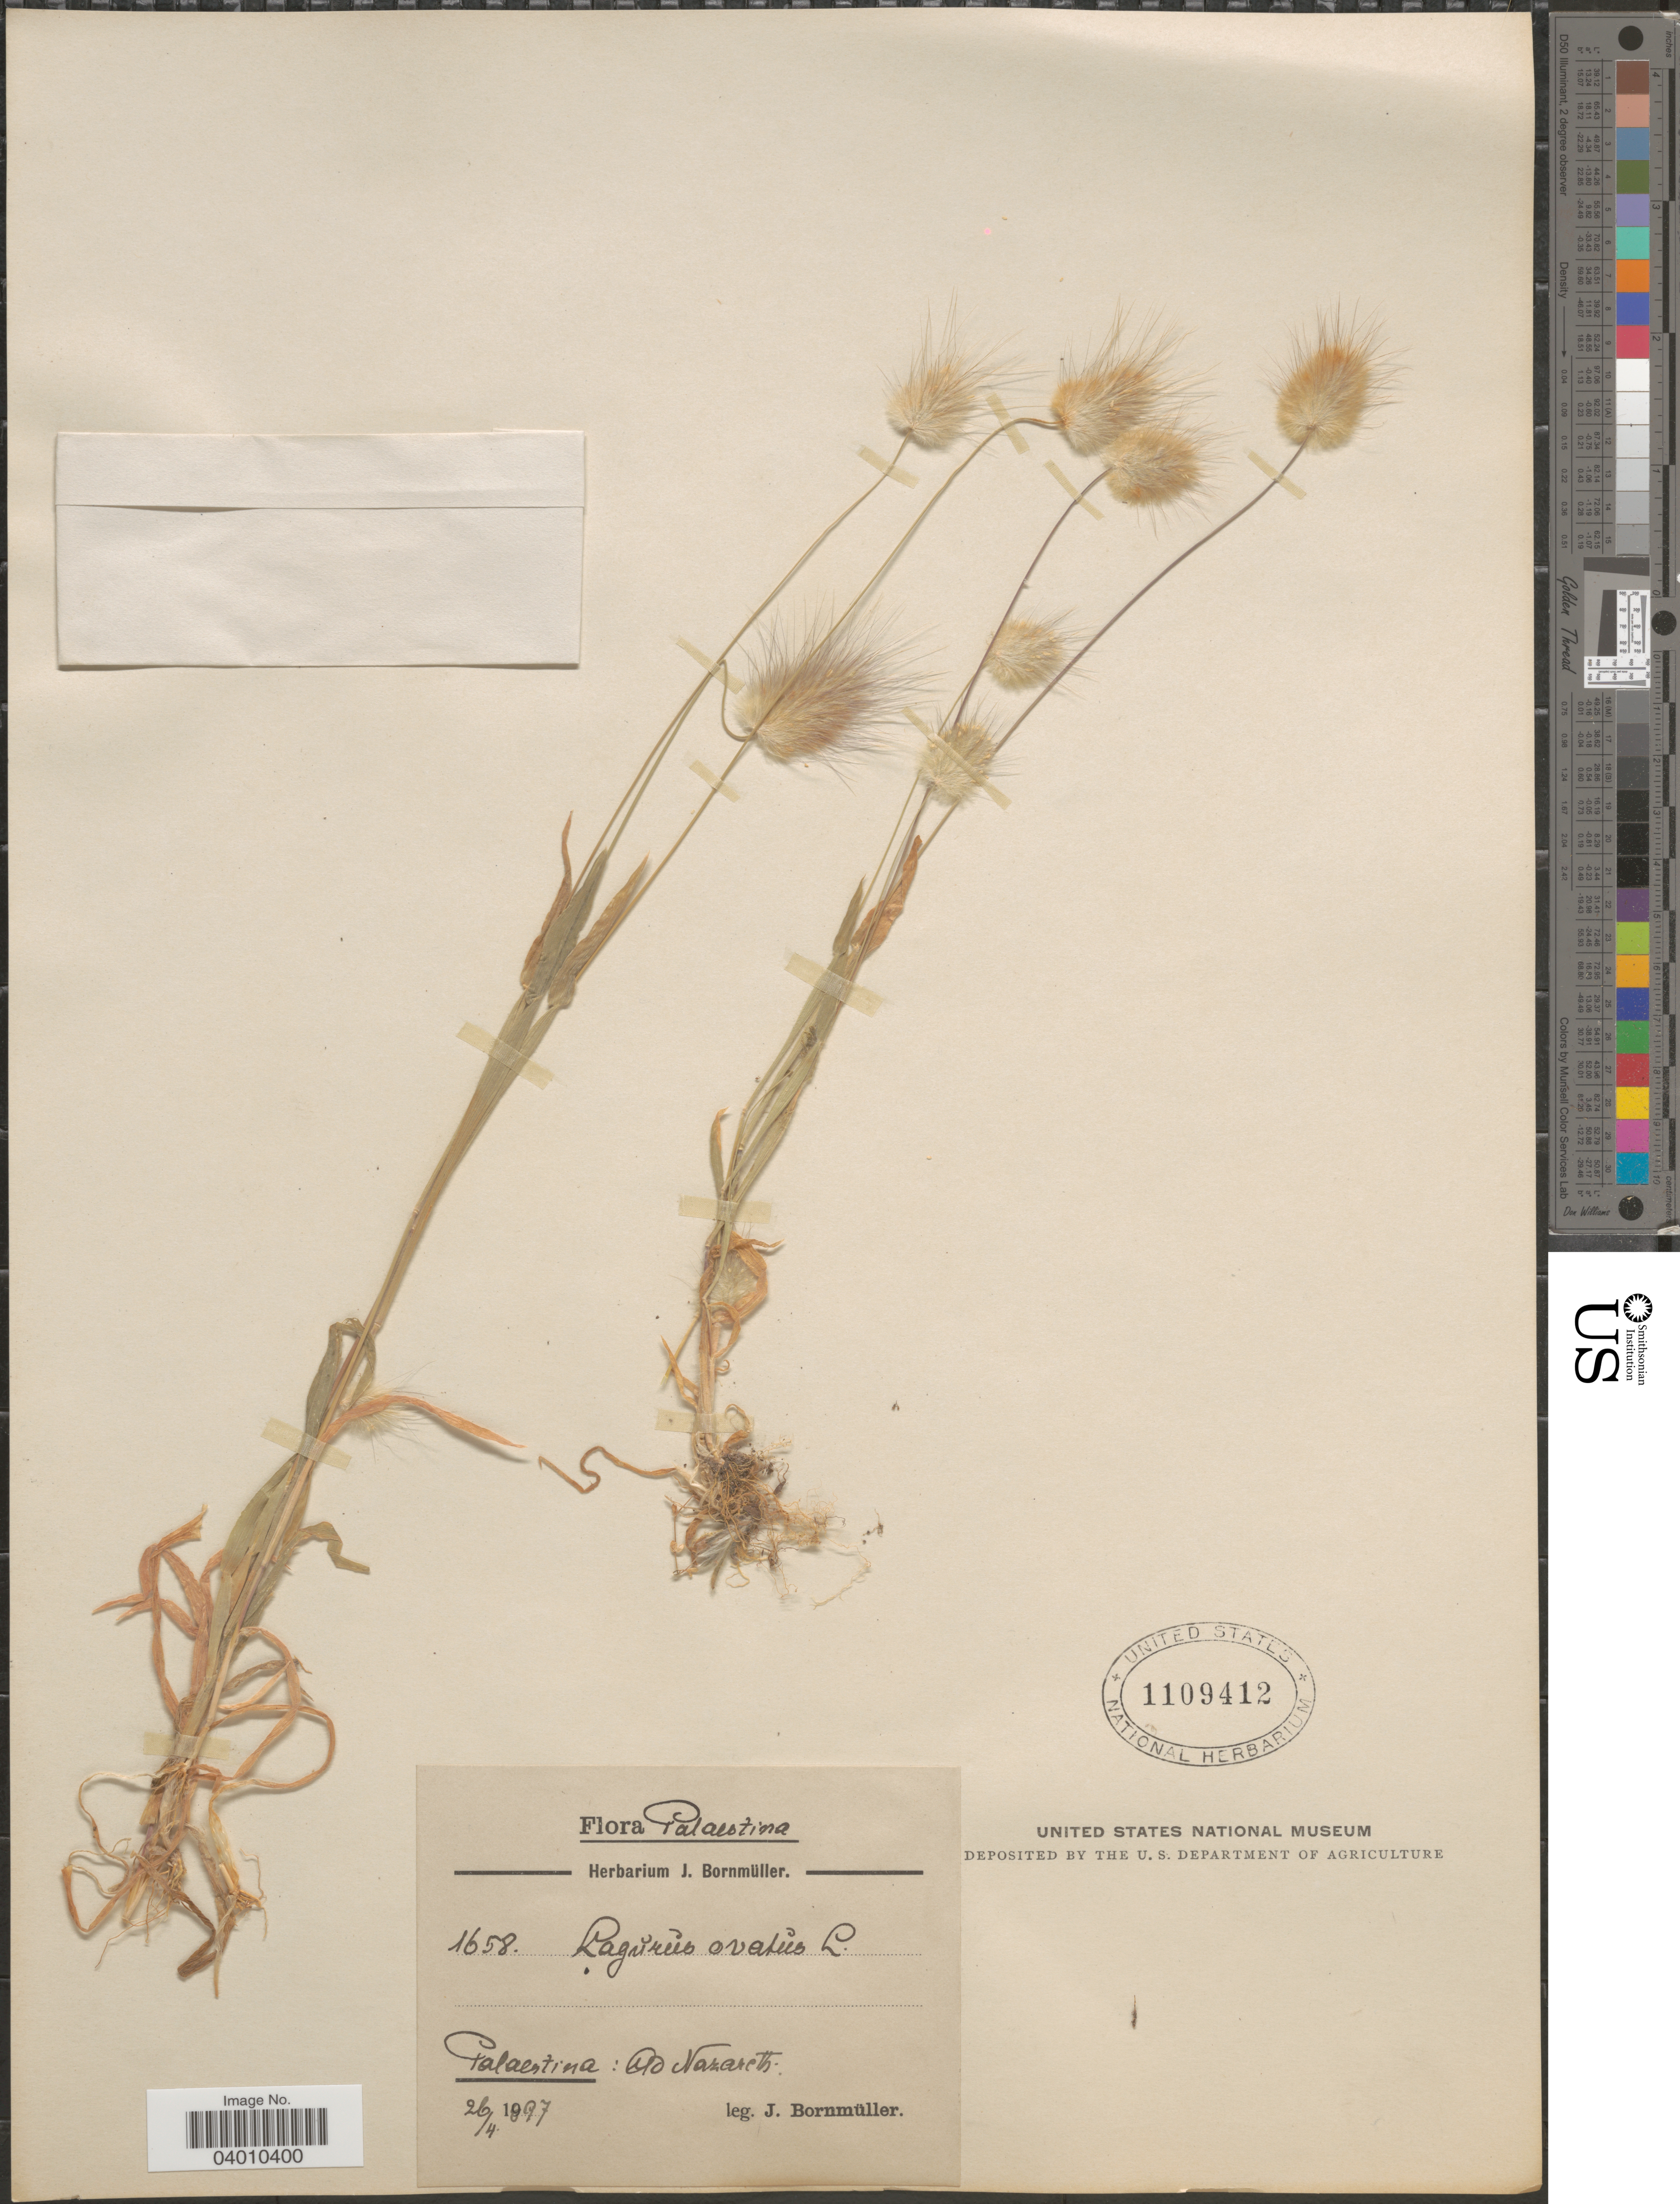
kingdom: Plantae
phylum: Tracheophyta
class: Liliopsida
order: Poales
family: Poaceae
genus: Lagurus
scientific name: Lagurus ovatus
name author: L.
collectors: J. Bornmüller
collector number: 1658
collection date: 1997-04-26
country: Israel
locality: Palaestina: Ad Nazareth.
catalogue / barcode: US 1109412